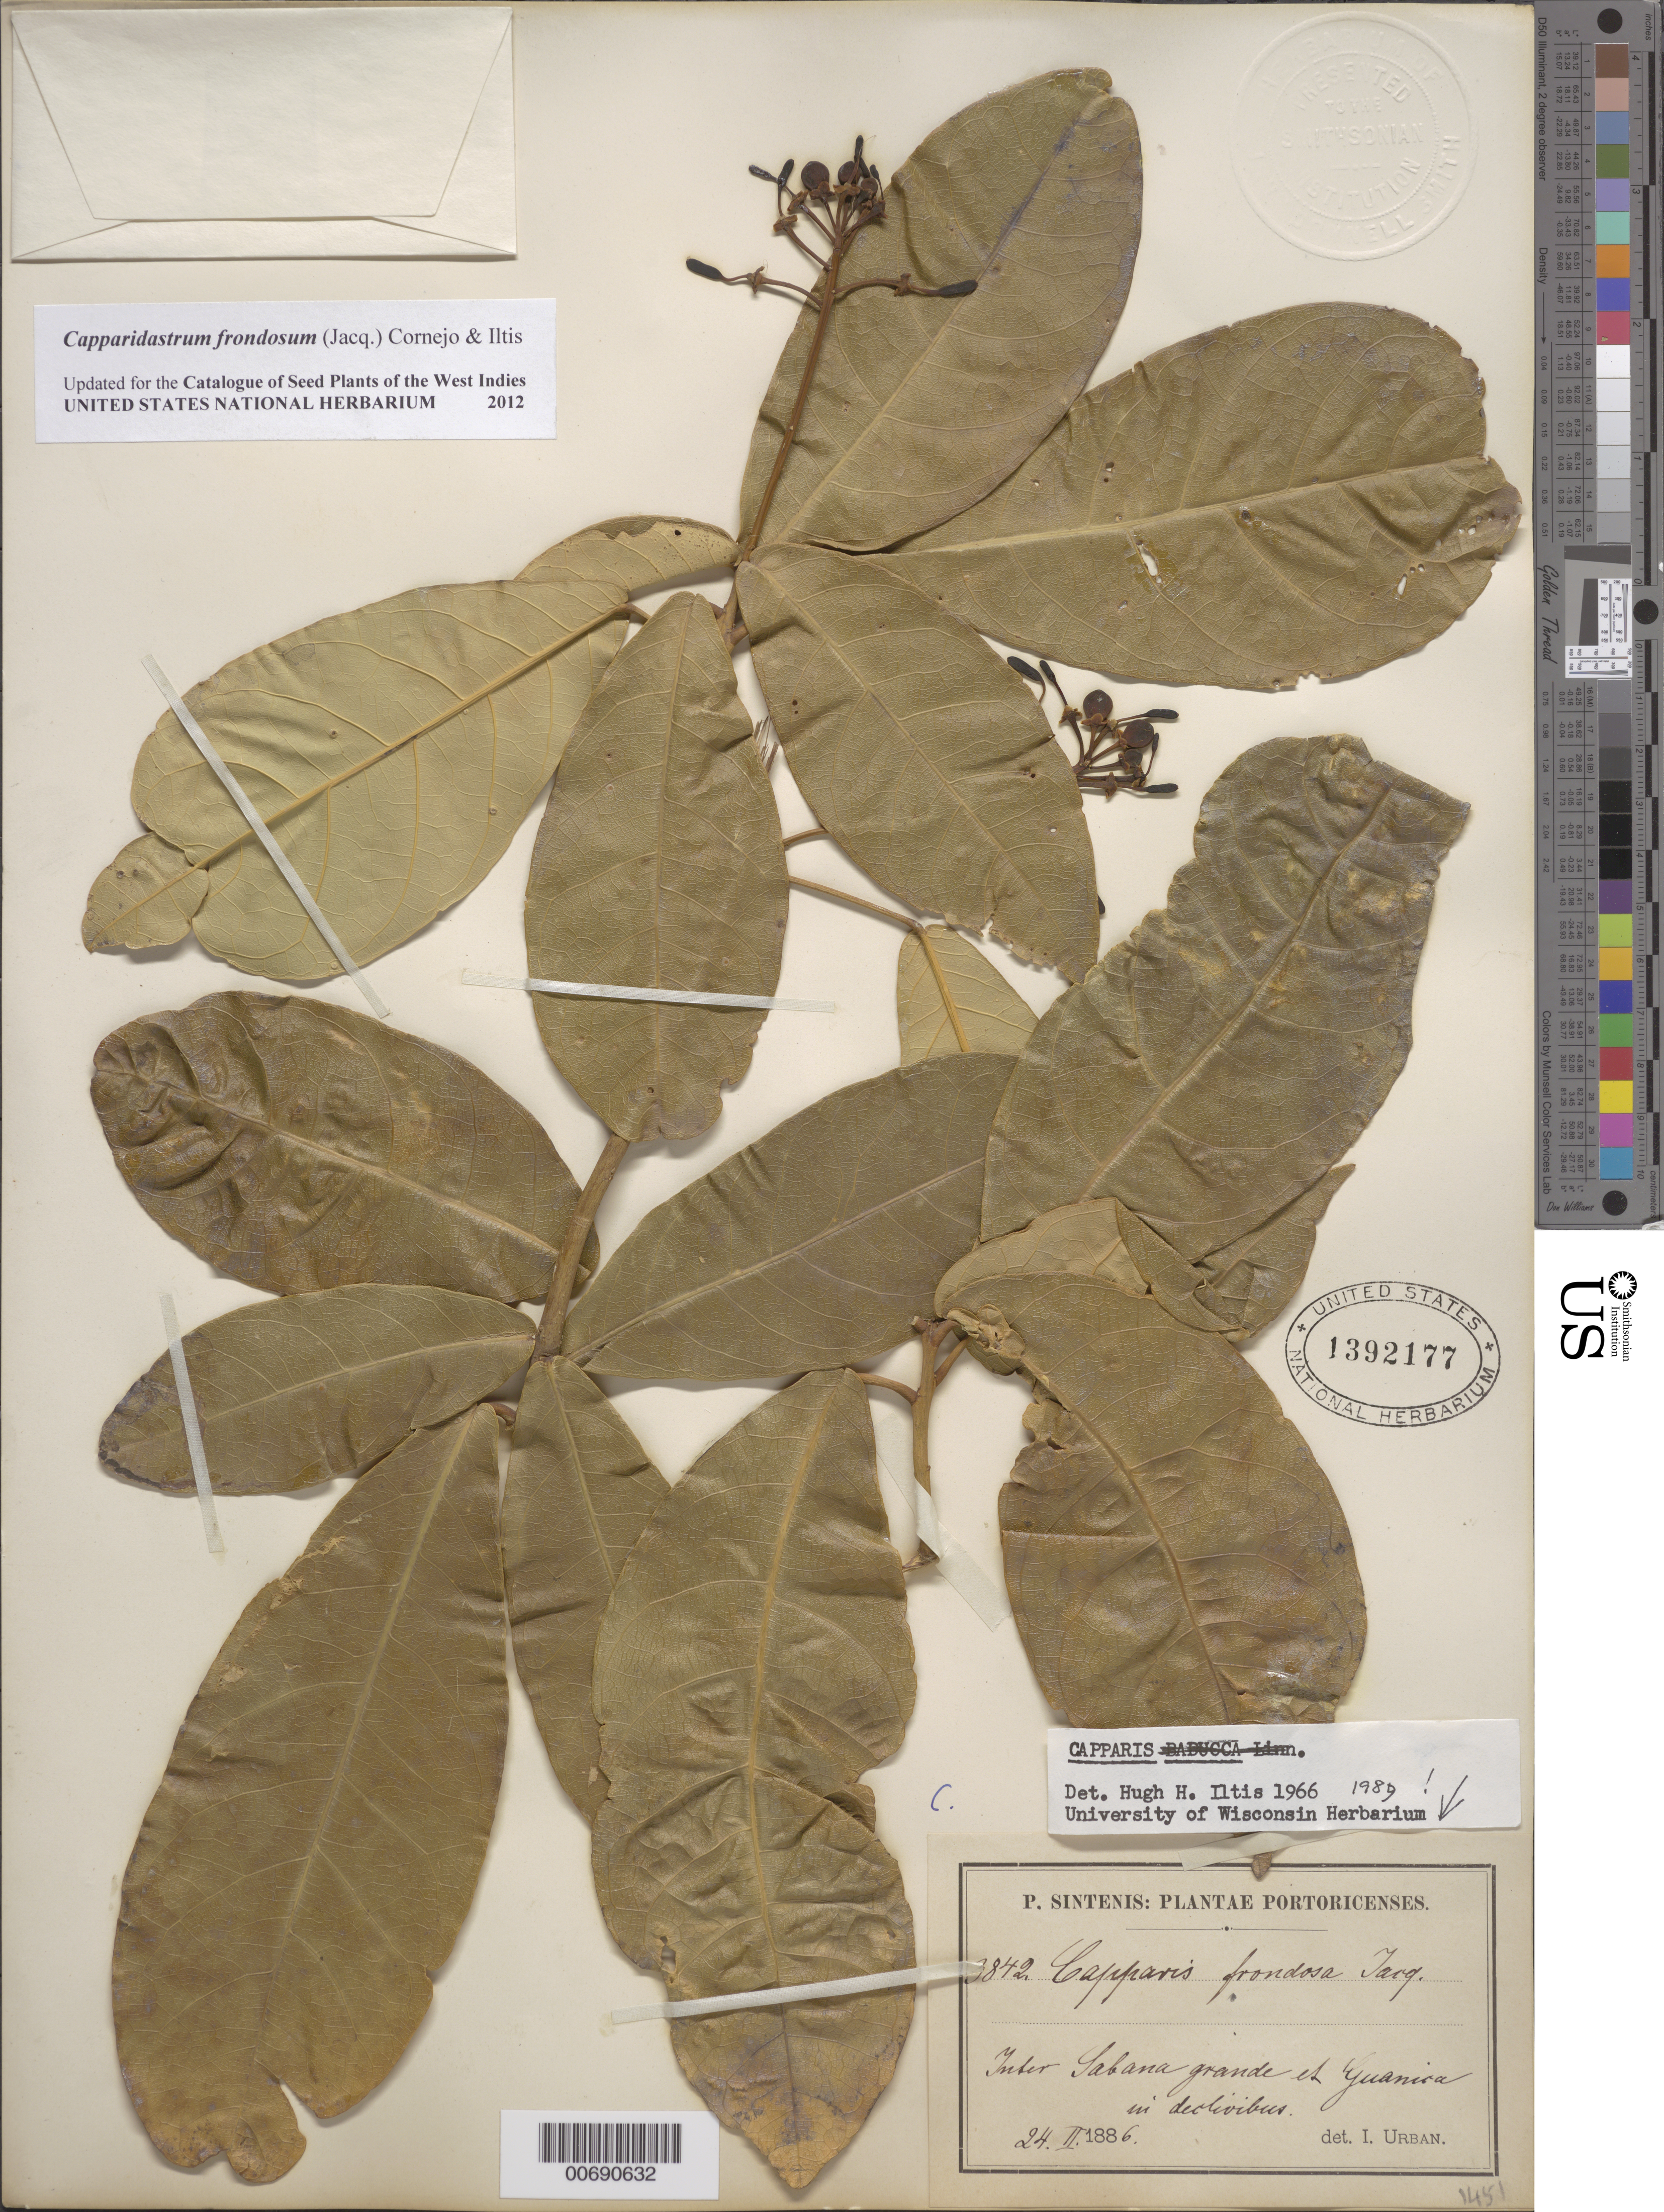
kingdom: Plantae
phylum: Tracheophyta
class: Magnoliopsida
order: Brassicales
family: Capparaceae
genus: Capparis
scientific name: Capparis frondosa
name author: Jacq.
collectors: P. Sintenis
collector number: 3842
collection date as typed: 24 Feb 1886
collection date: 1886-02-24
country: Puerto Rico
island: Greater Antilles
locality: Inter Sabana Grande et Guanica.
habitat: in declivibus.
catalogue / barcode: US 1392177